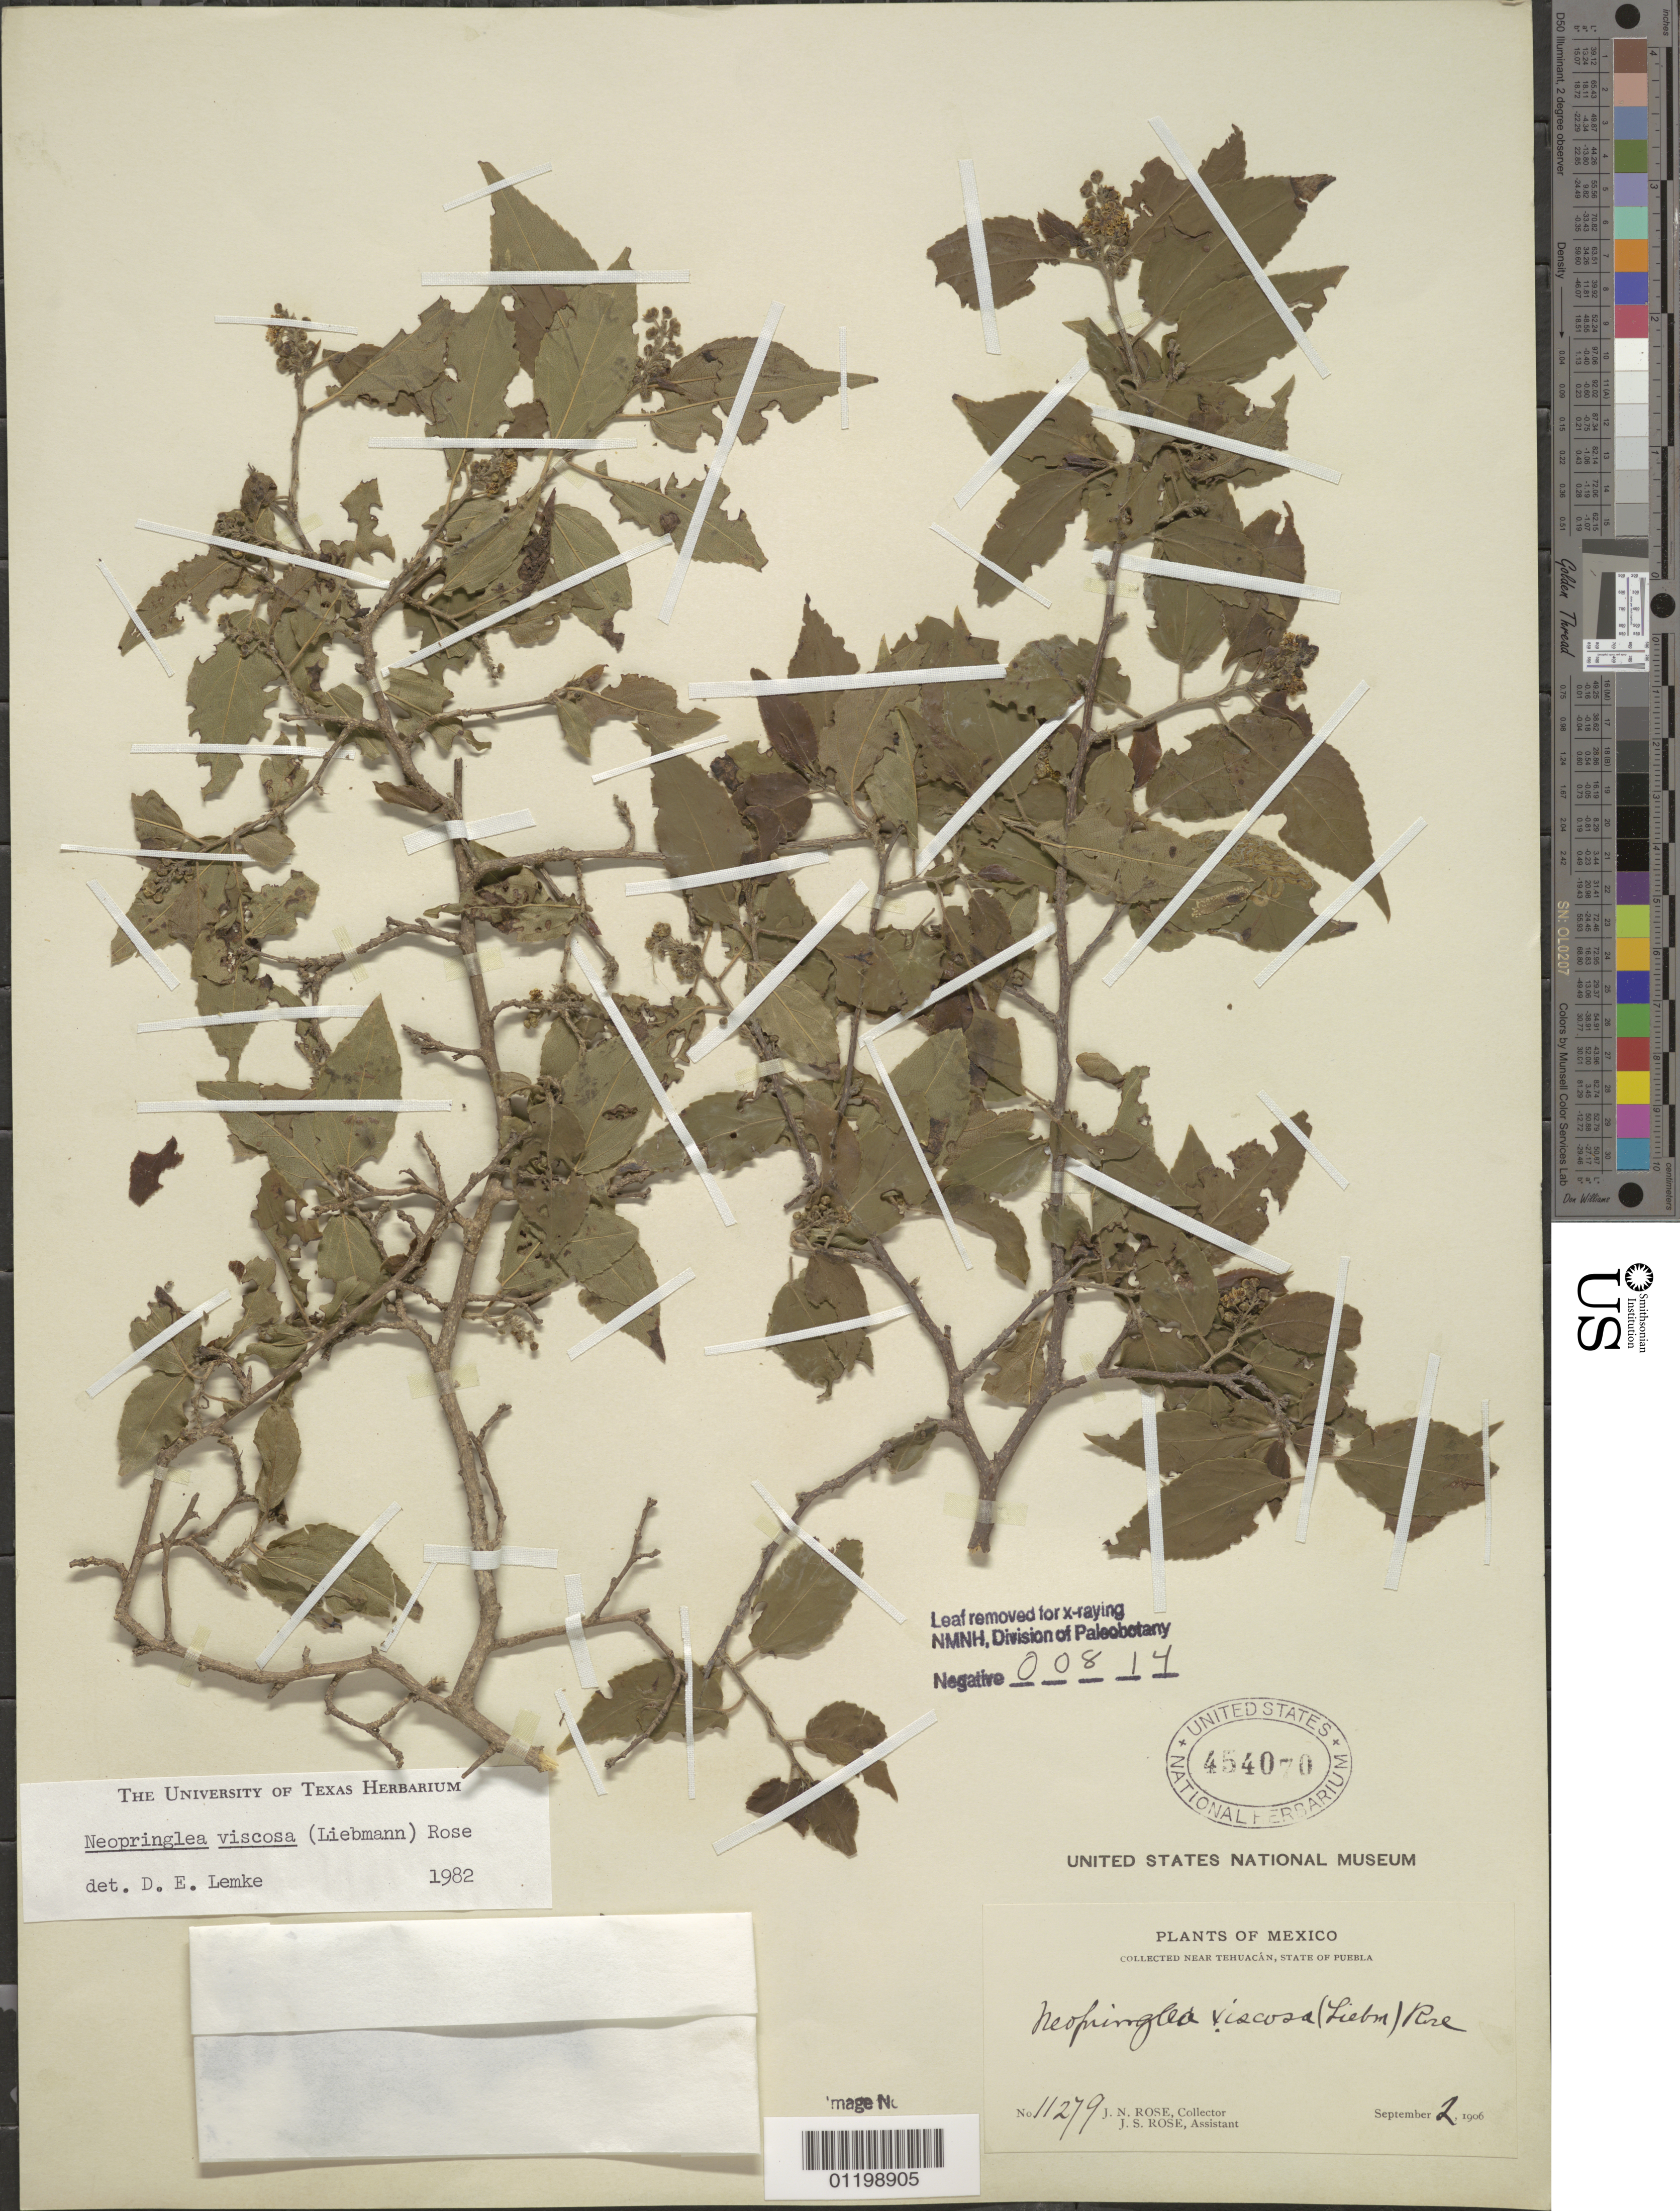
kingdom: Plantae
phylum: Tracheophyta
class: Magnoliopsida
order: Malpighiales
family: Salicaceae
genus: Neopringlea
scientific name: Neopringlea viscosa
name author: (Liebm.) Rose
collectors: J. N. Rose & J. S. Rose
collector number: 11279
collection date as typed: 02 Sep 1906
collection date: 1906-09-02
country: Mexico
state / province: Puebla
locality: Near Tehuacan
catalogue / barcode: US 454070